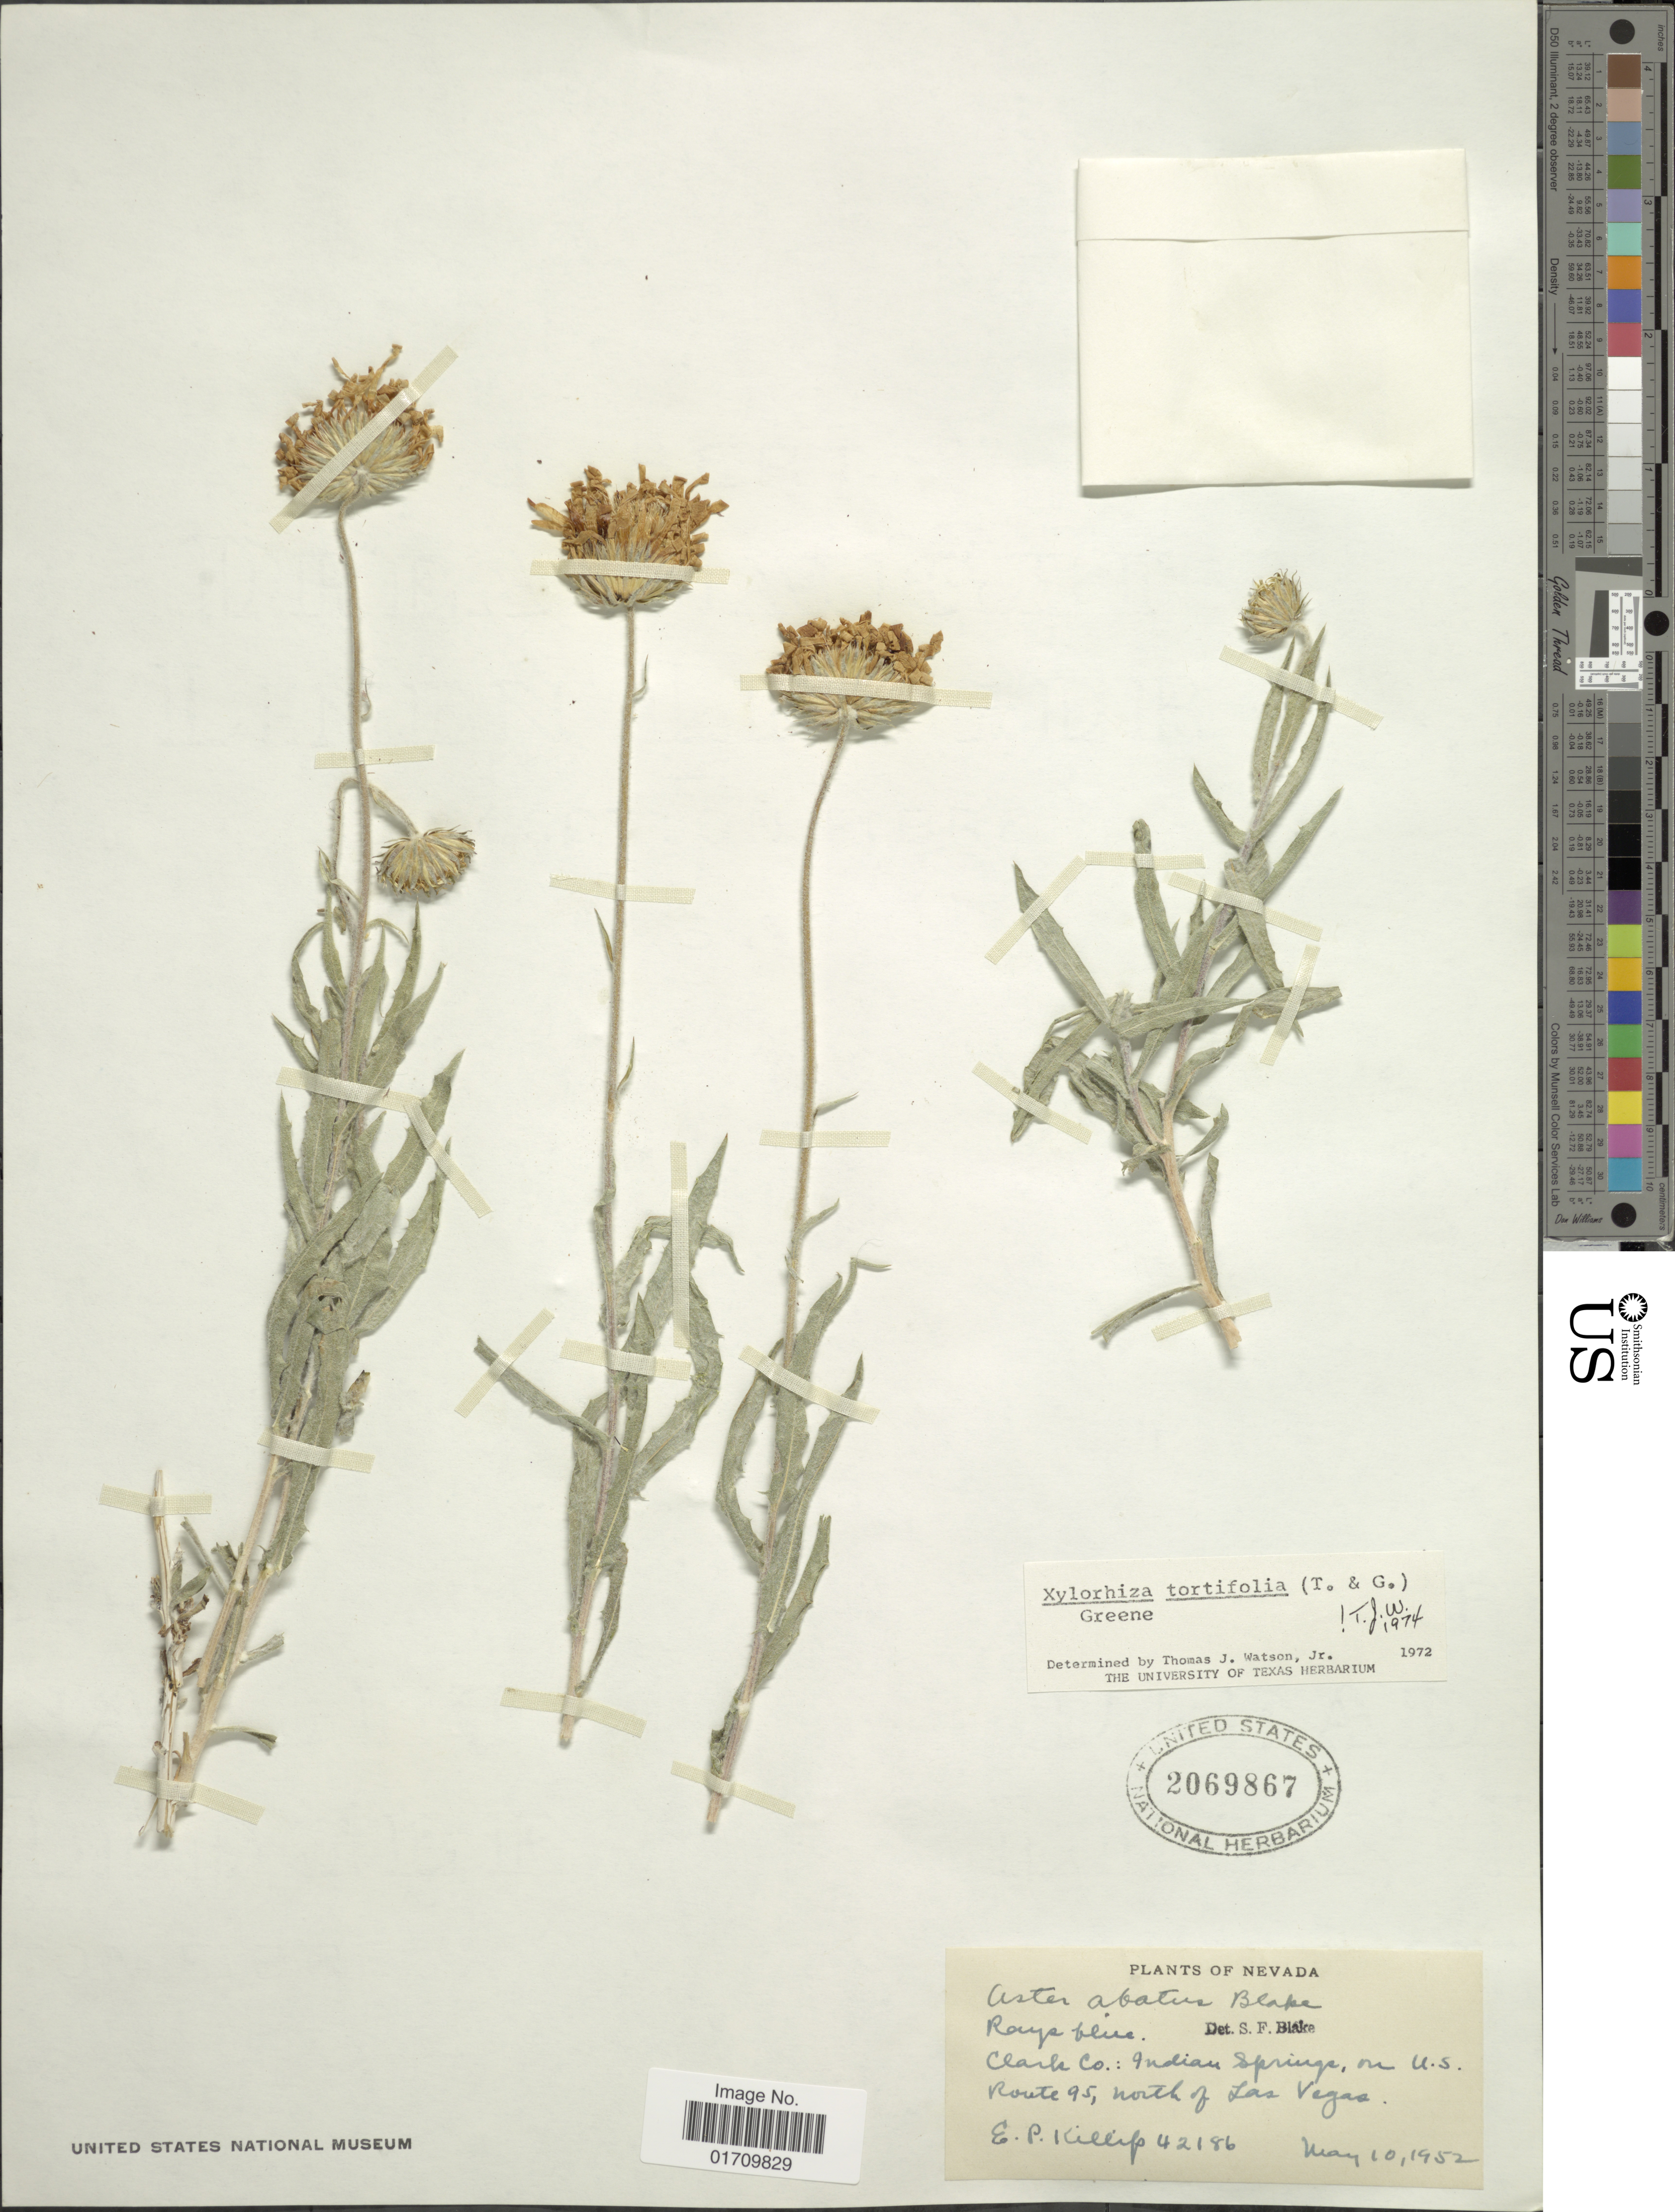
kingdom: Plantae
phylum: Tracheophyta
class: Magnoliopsida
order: Asterales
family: Asteraceae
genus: Xylorhiza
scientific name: Xylorhiza tortifolia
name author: (Torr. & A. Gray) Greene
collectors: E. P. Killip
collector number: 42186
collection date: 1952-05-10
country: United States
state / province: Nevada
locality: Clark Co., Indian Springs, on U.S. Route 95, north of Las Vegas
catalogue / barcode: US 2069867